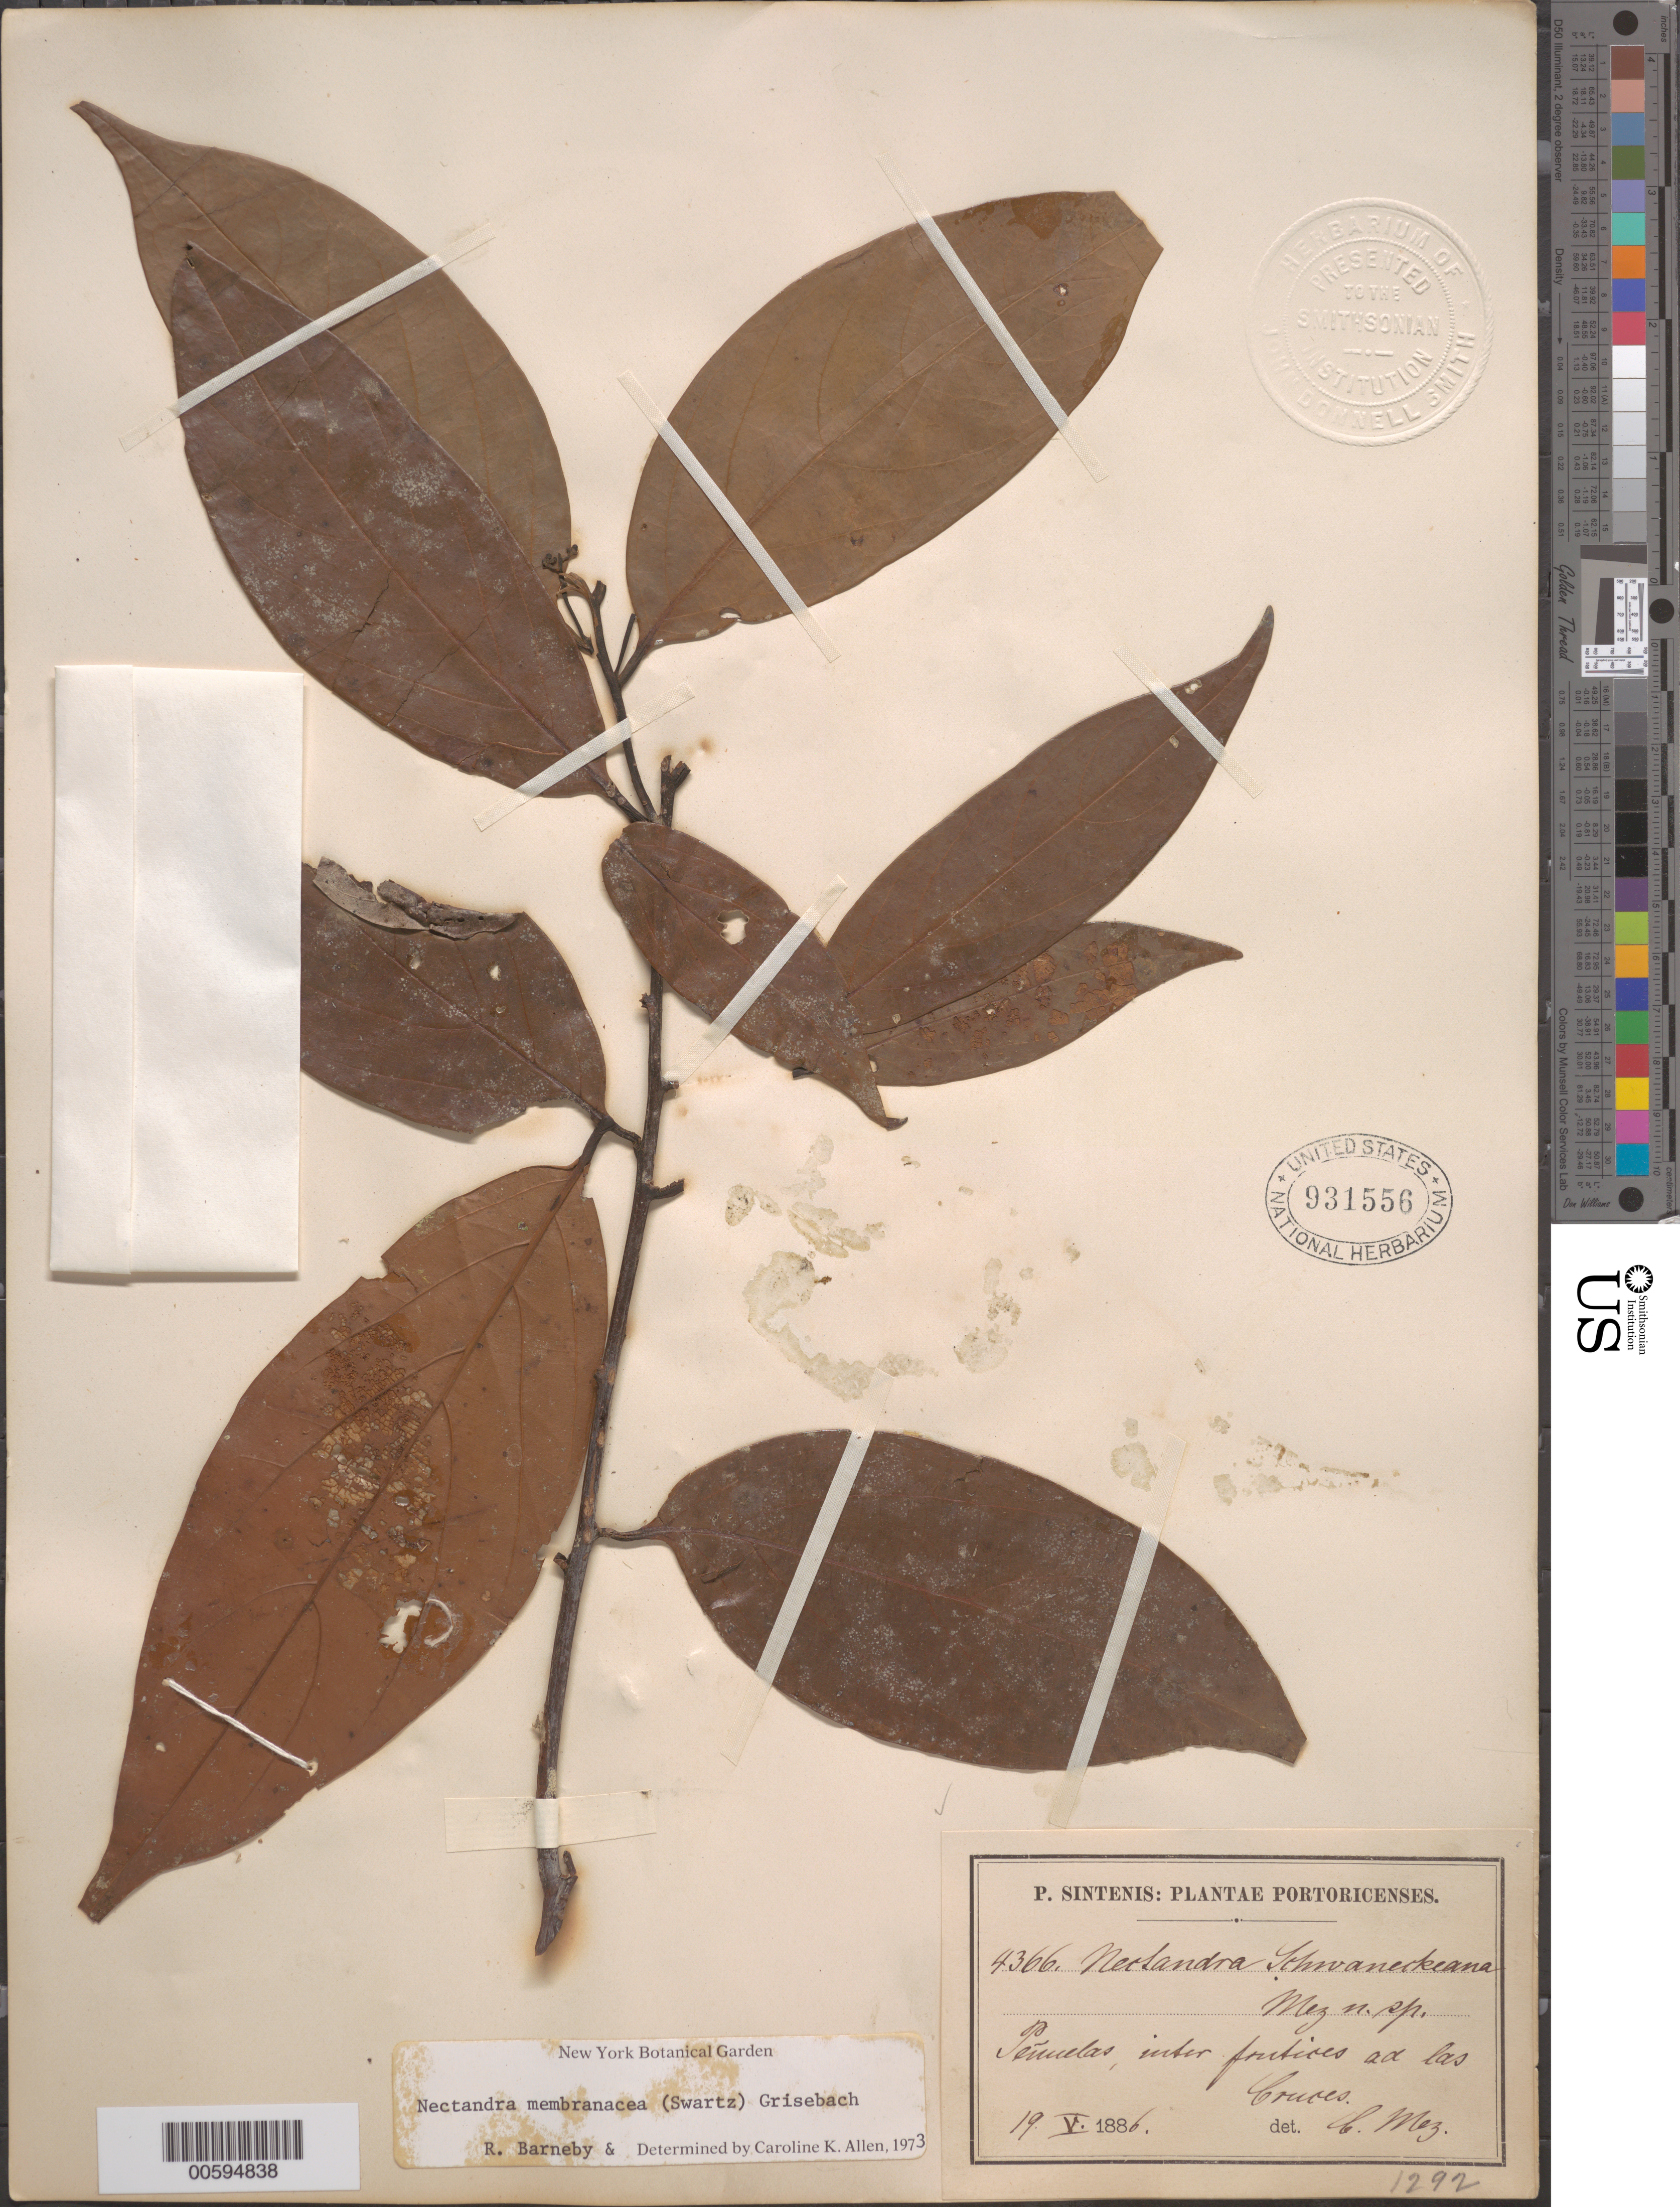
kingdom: Plantae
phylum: Tracheophyta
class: Magnoliopsida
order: Laurales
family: Lauraceae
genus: Nectandra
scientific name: Nectandra membranacea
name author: (Sw.) Griseb.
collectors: P. Sintenis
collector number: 436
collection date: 1886-05-19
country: Puerto Rico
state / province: Peñuelas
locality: Peñuelas inter frutires ad las Cruces.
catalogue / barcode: US 931556